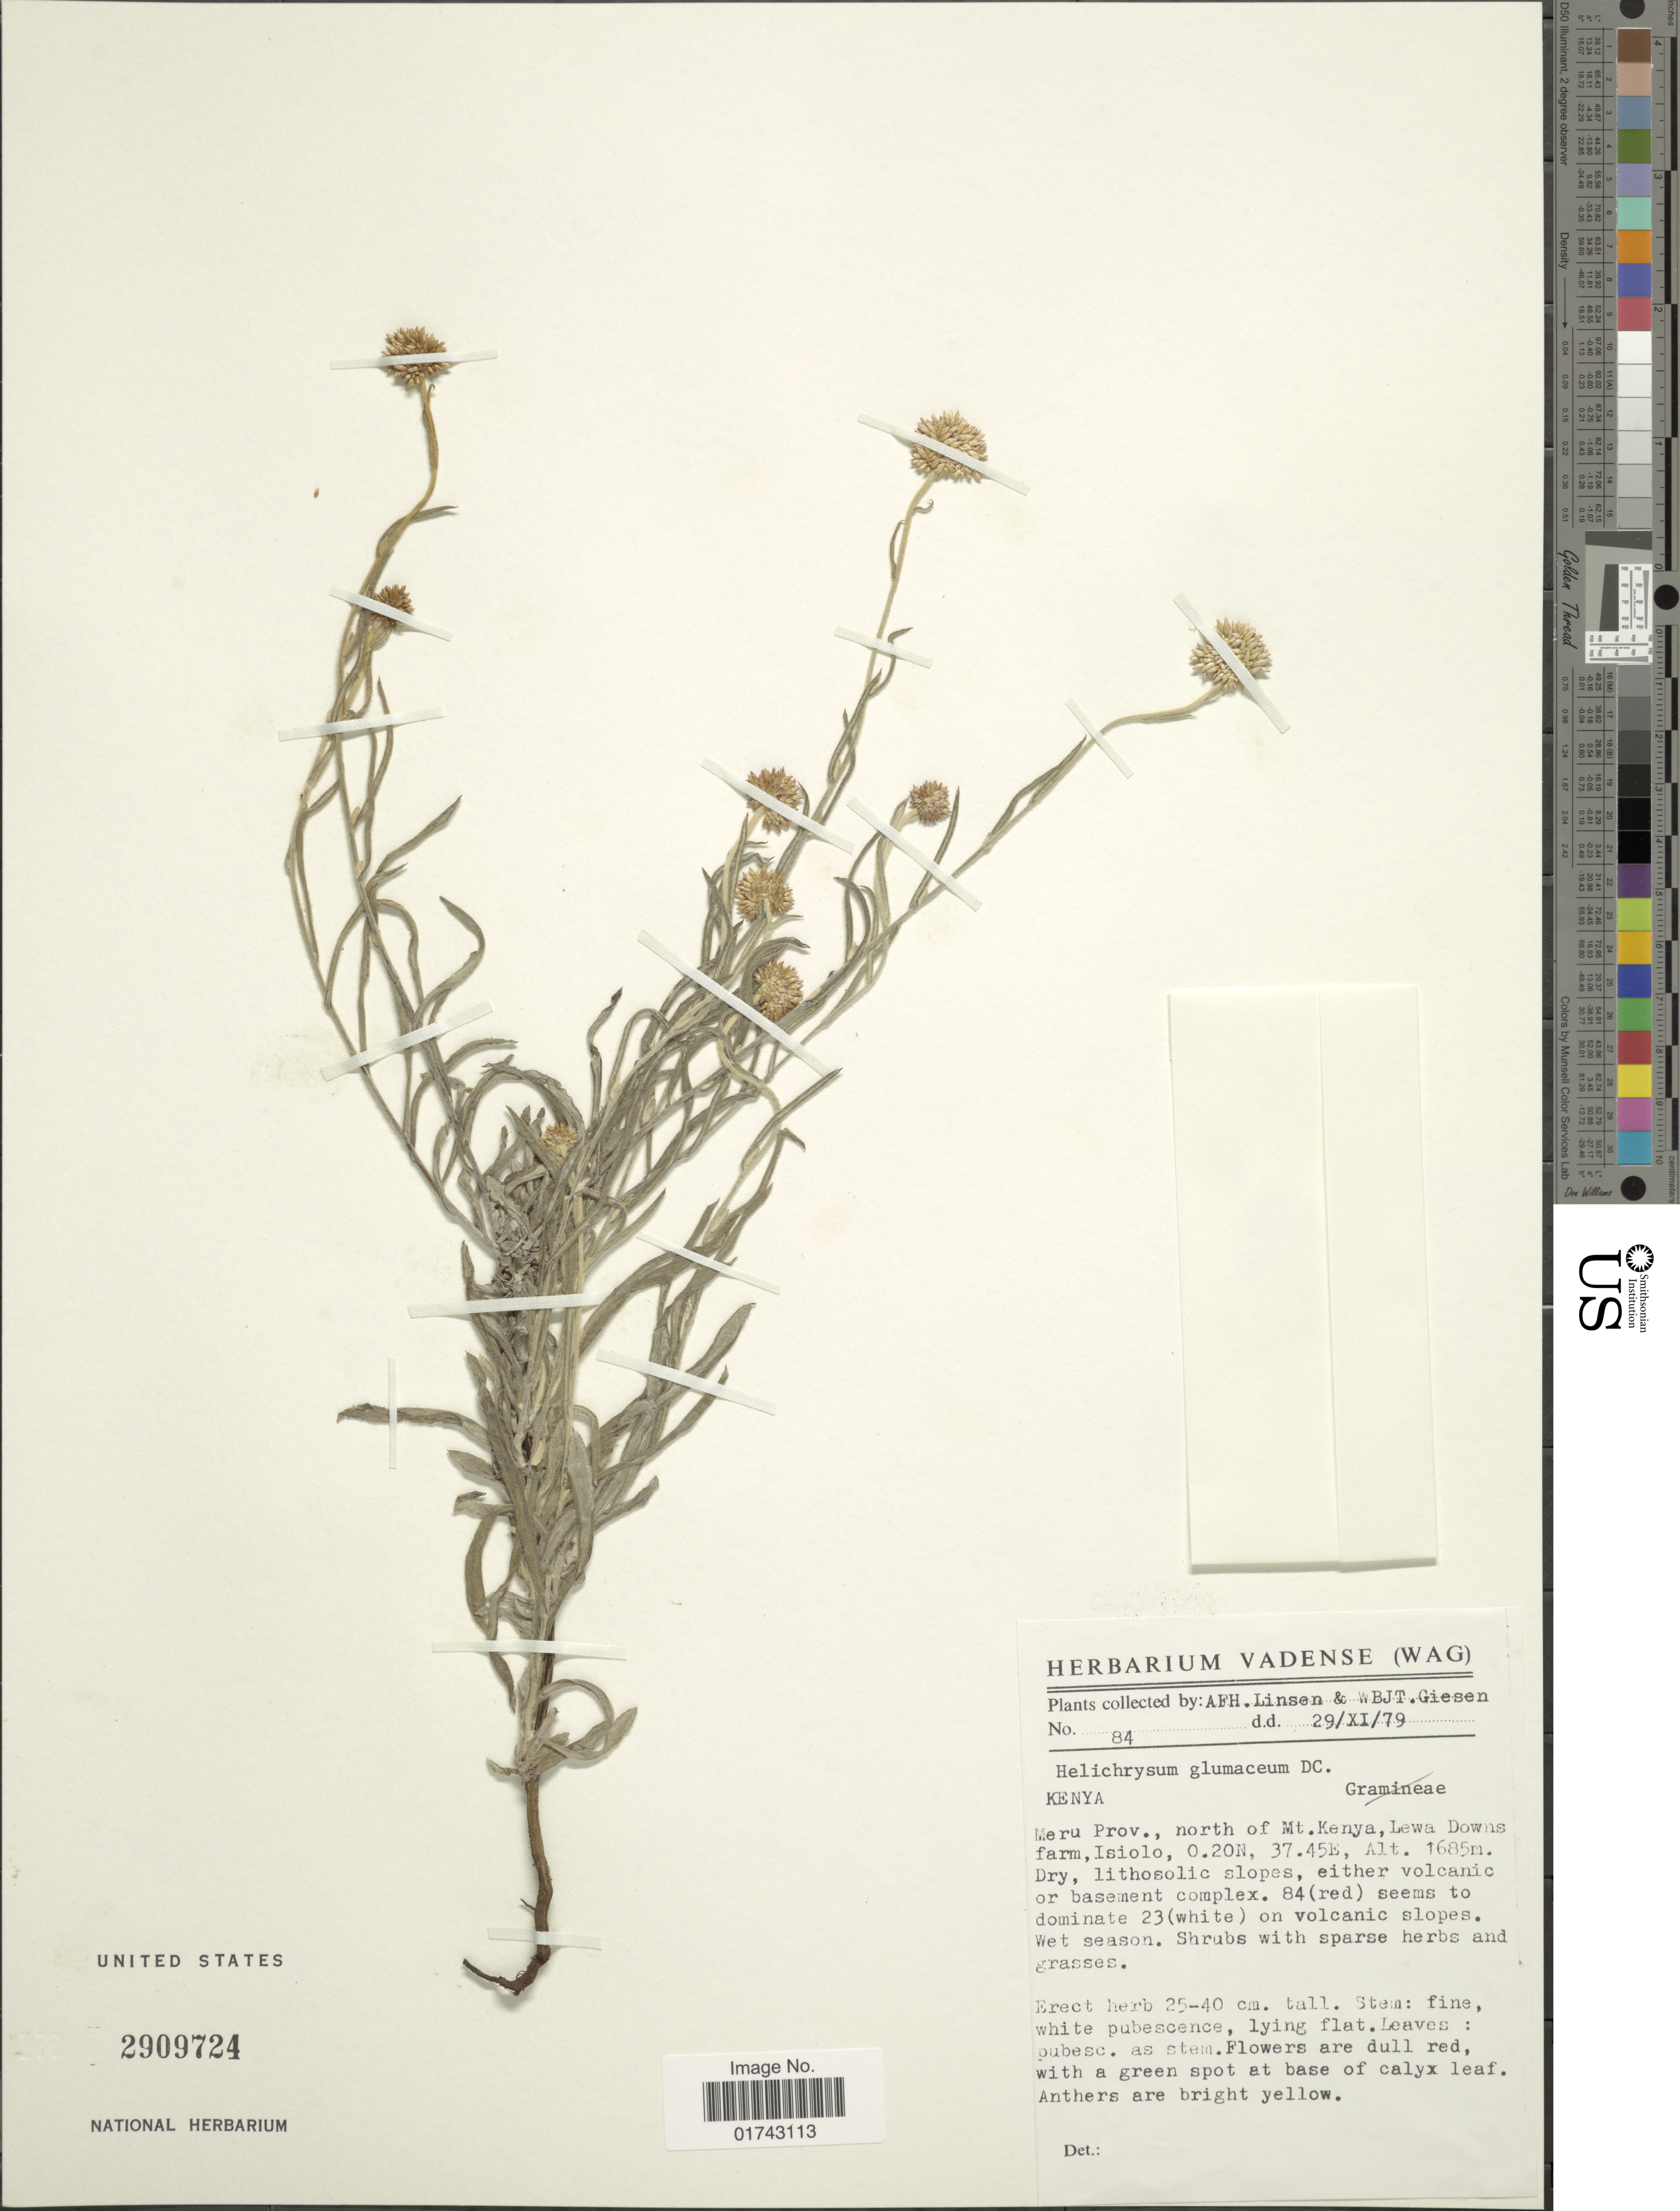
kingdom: Plantae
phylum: Tracheophyta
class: Magnoliopsida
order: Asterales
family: Asteraceae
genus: Helichrysum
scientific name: Helichrysum glumaceum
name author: DC.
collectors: A. Linsen & W. Giesen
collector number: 84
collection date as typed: Transcribed d/m/y: 29/11/79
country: Kenya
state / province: Meru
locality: Meru Prov., north of Mt. Kenya, Lew Downs farm, Isiolo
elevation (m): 1685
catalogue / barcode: US 2909724